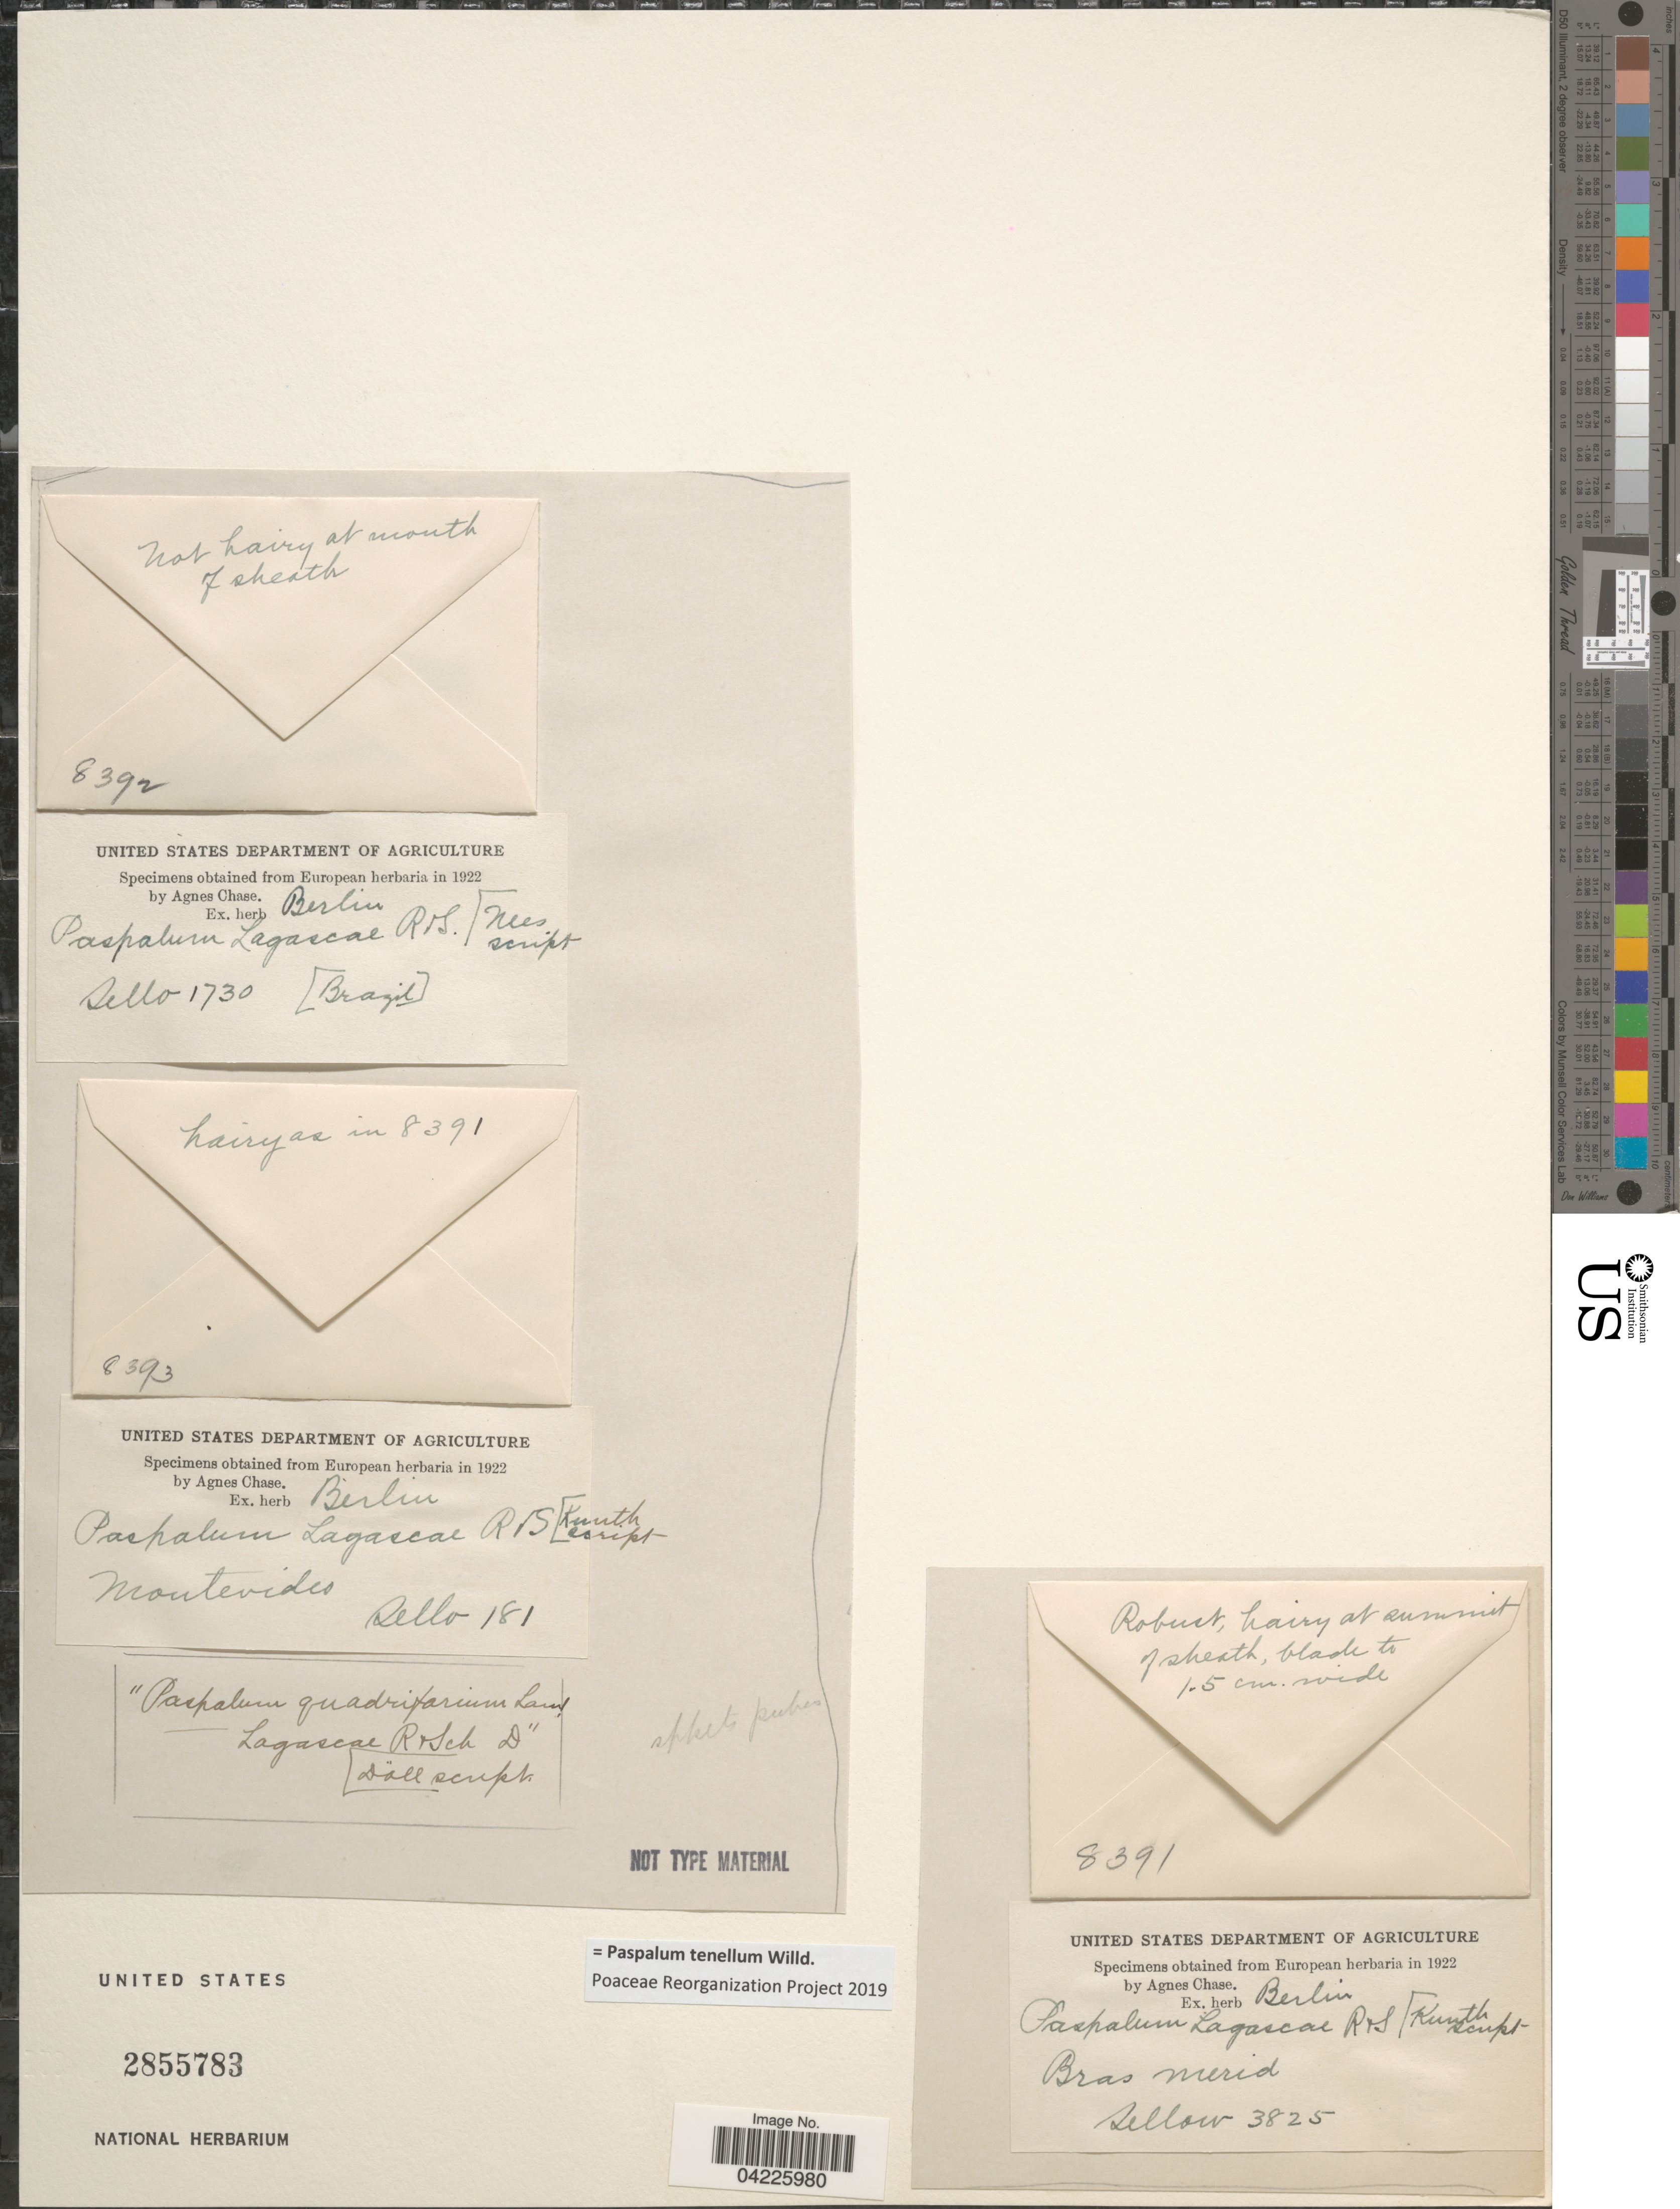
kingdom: Plantae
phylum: Tracheophyta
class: Liliopsida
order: Poales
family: Poaceae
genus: Paspalum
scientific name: Paspalum tenellum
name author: Willd.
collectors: Sello, --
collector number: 1730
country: Brazil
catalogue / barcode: US 2855783-2